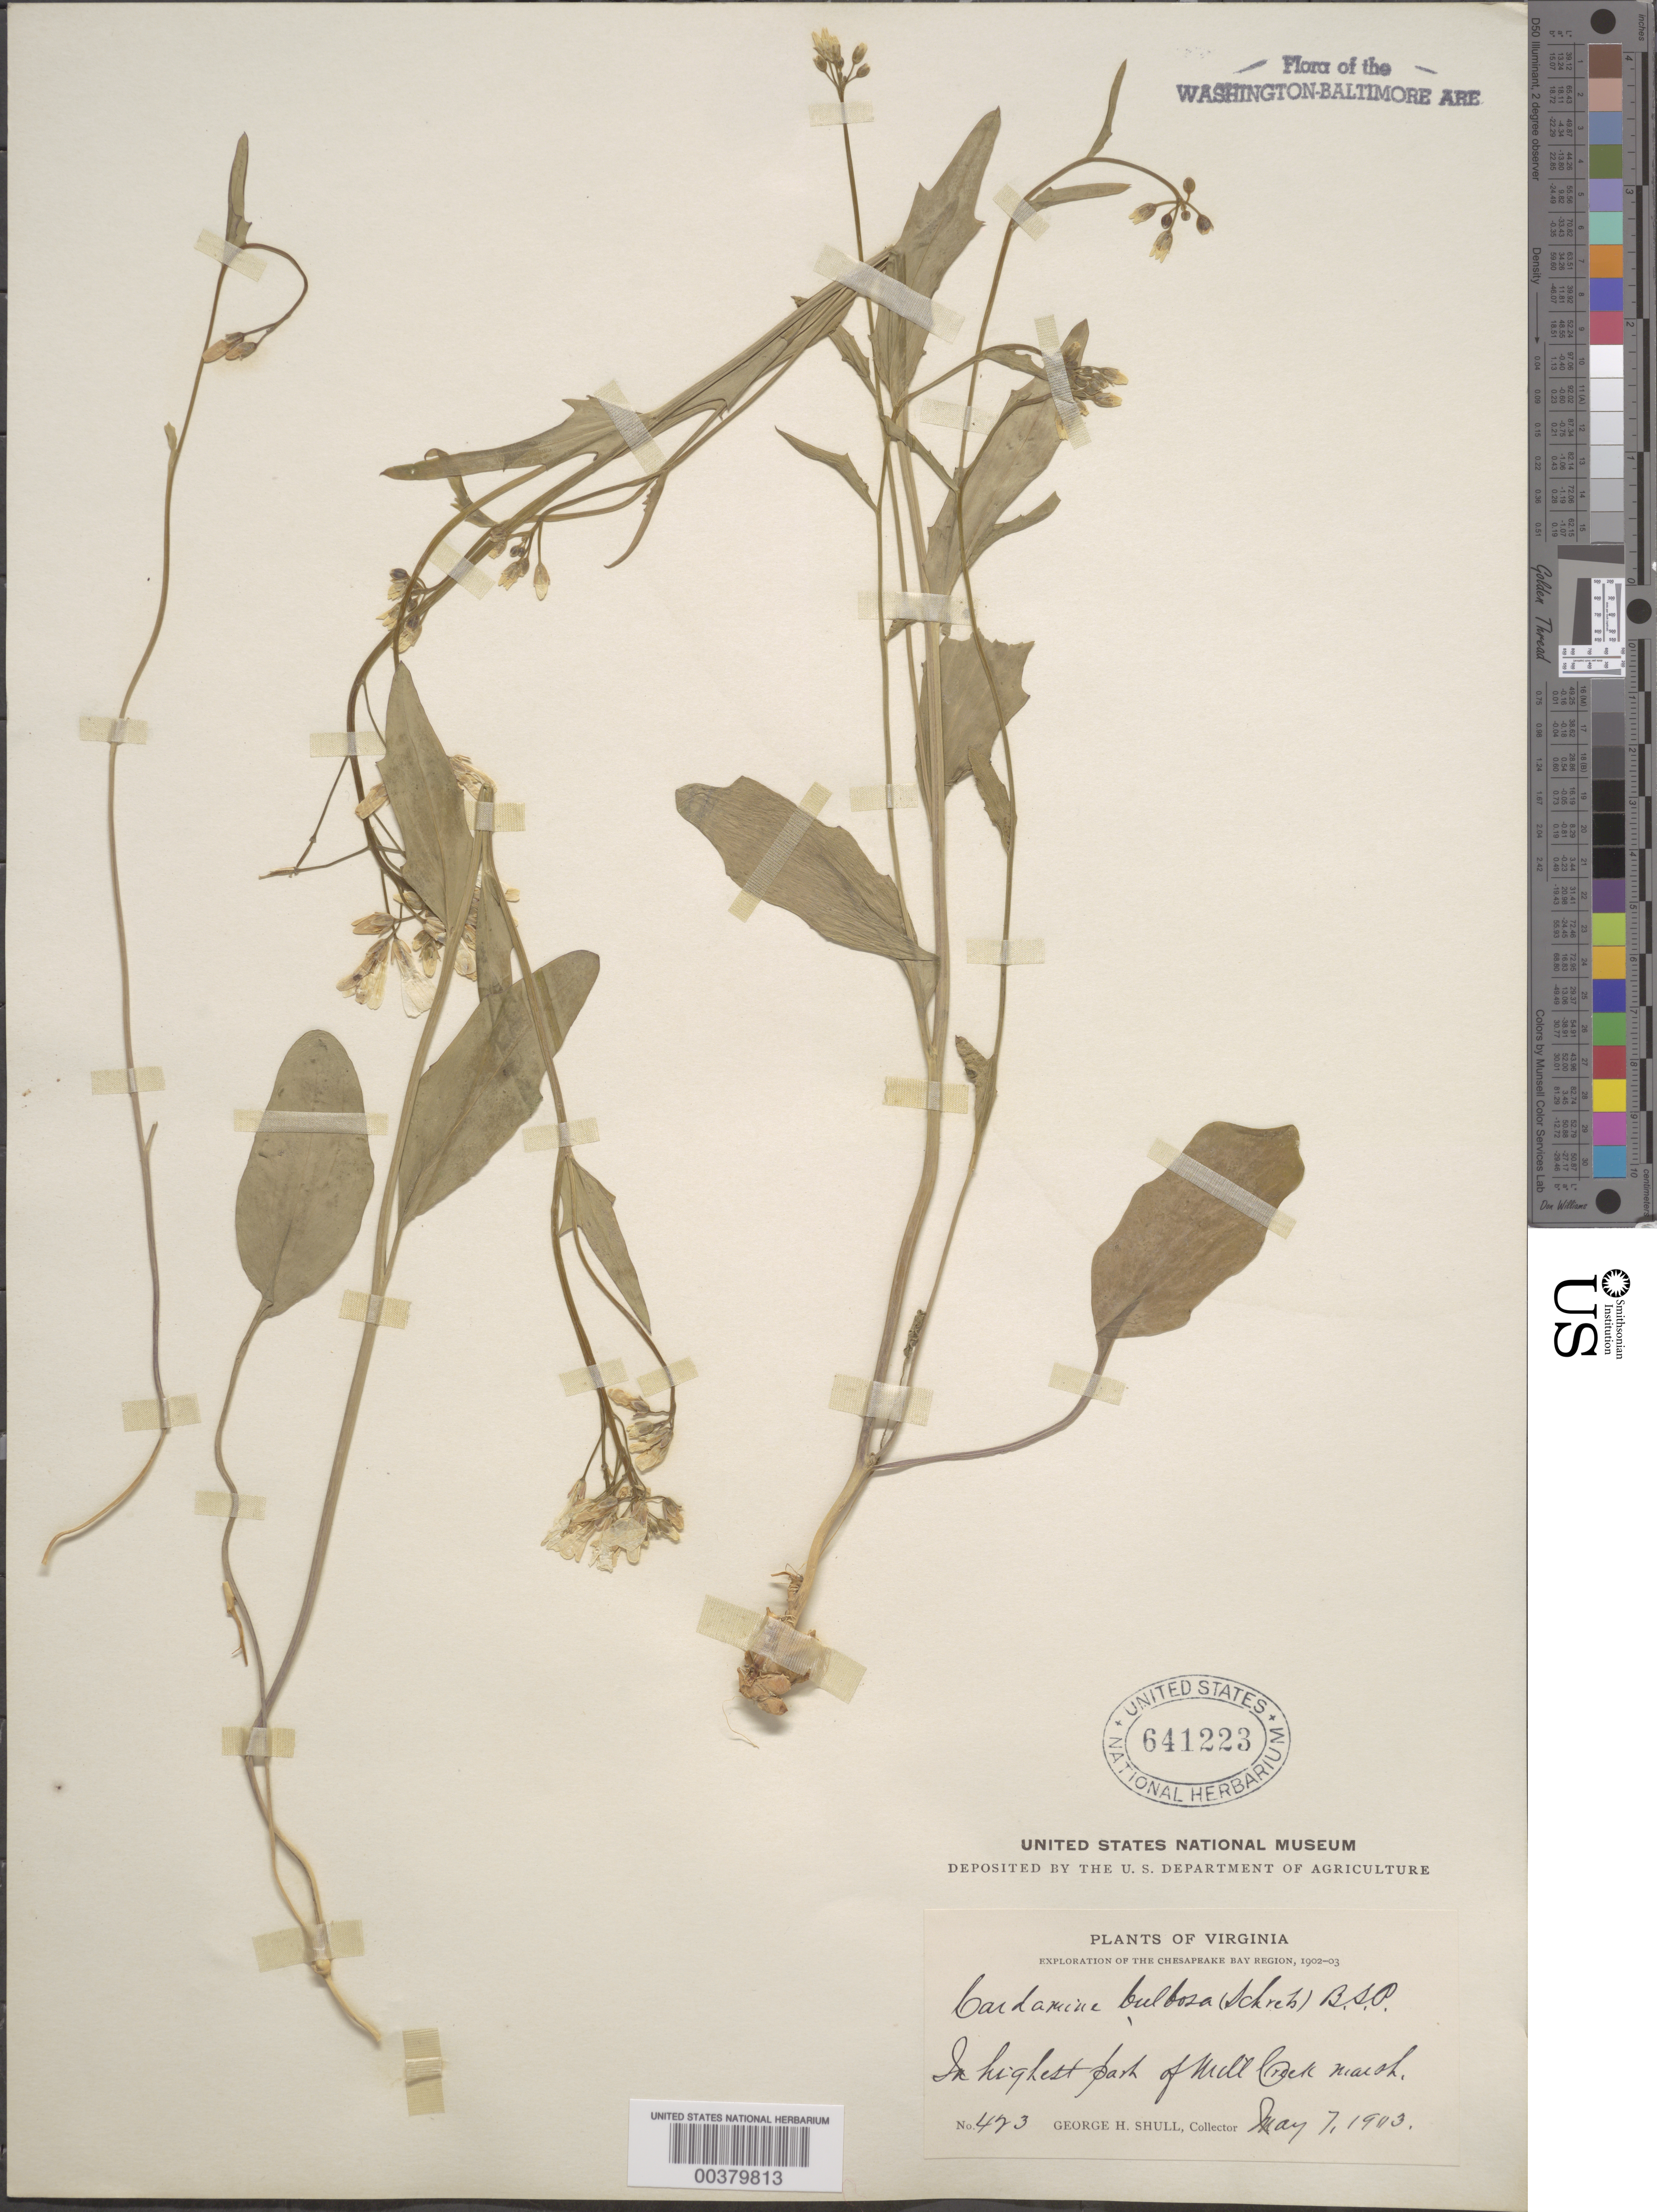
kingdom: Plantae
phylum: Tracheophyta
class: Magnoliopsida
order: Brassicales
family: Brassicaceae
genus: Cardamine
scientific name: Cardamine bulbosa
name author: (Schreb. ex Muhl.) Britton et al.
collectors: G. H. Shull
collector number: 423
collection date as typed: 07 May 1903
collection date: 1903-05-07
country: United States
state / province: Virginia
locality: Mill Creek Marsh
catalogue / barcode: US 641223